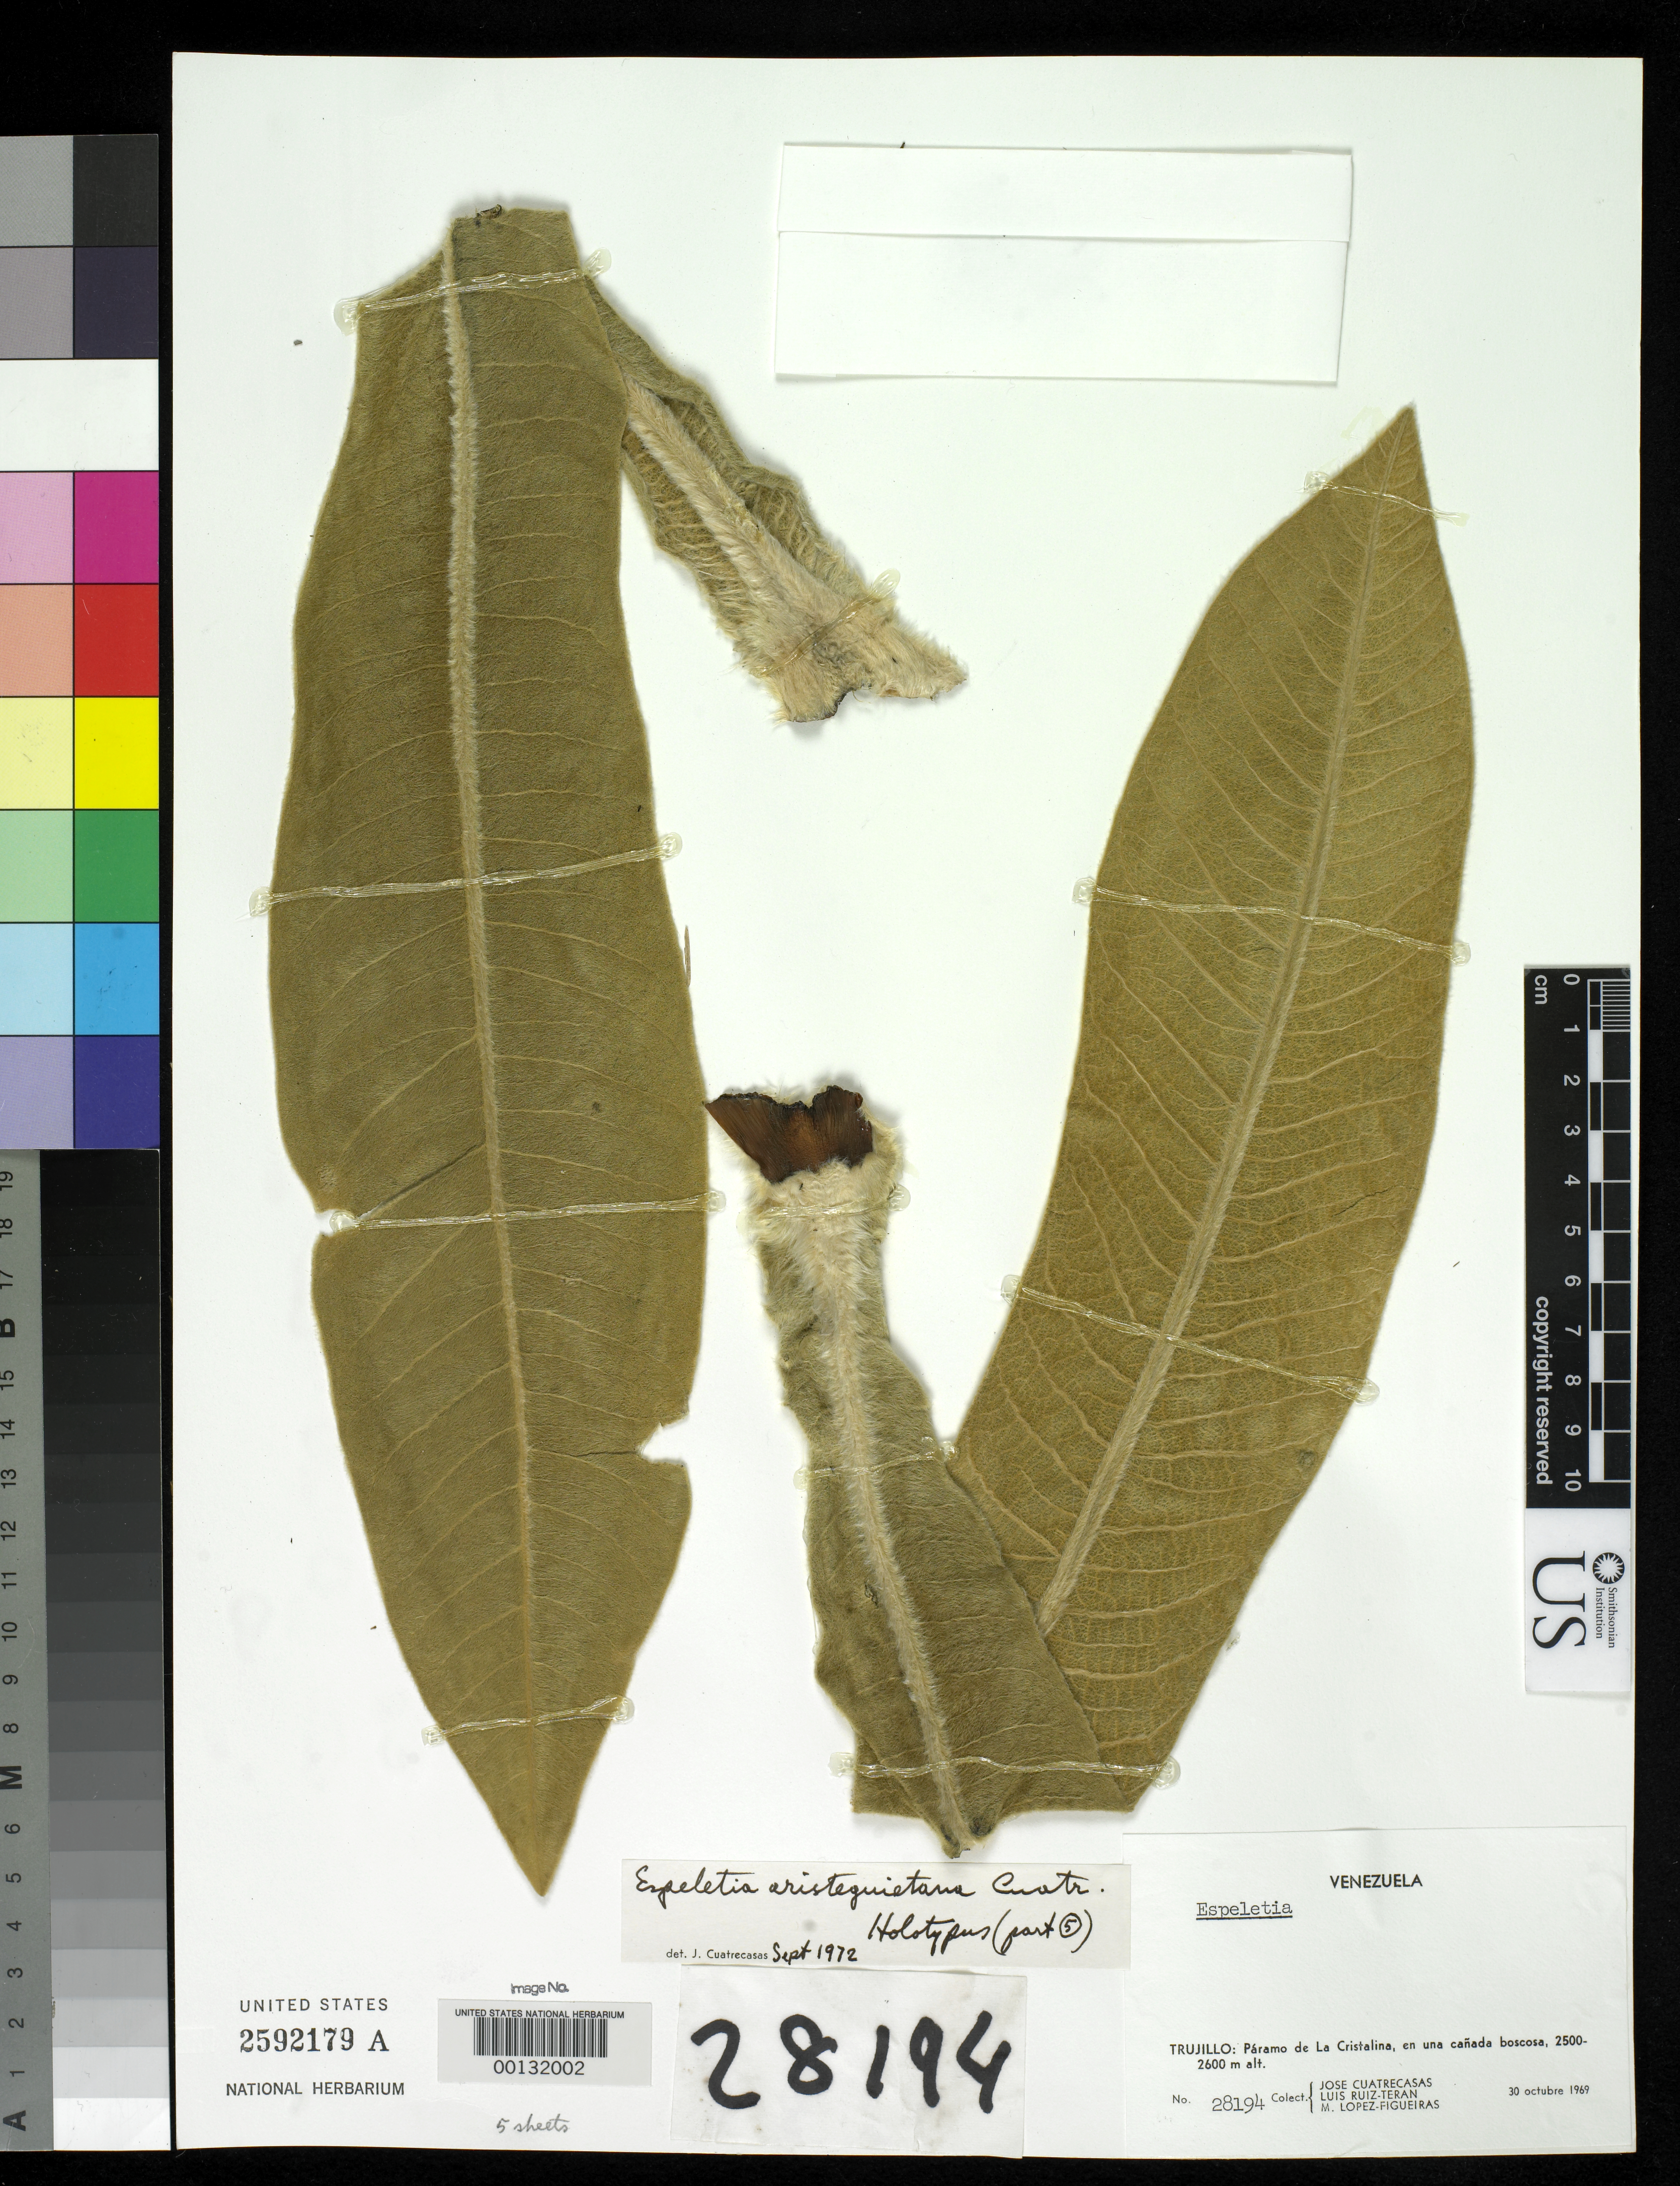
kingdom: Plantae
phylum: Tracheophyta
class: Magnoliopsida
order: Asterales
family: Asteraceae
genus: Espeletia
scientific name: Espeletia aristeguietana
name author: Cuatrec.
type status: Holotype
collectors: J. Cuatrecasas, L. E. Ruíz-Terán & M. López Figueiras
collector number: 28194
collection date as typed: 30 Oct 1969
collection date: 1969-10-30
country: Venezuela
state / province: Trujillo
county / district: Bocono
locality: Páramo de La Cristalina.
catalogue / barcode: US 2592179A